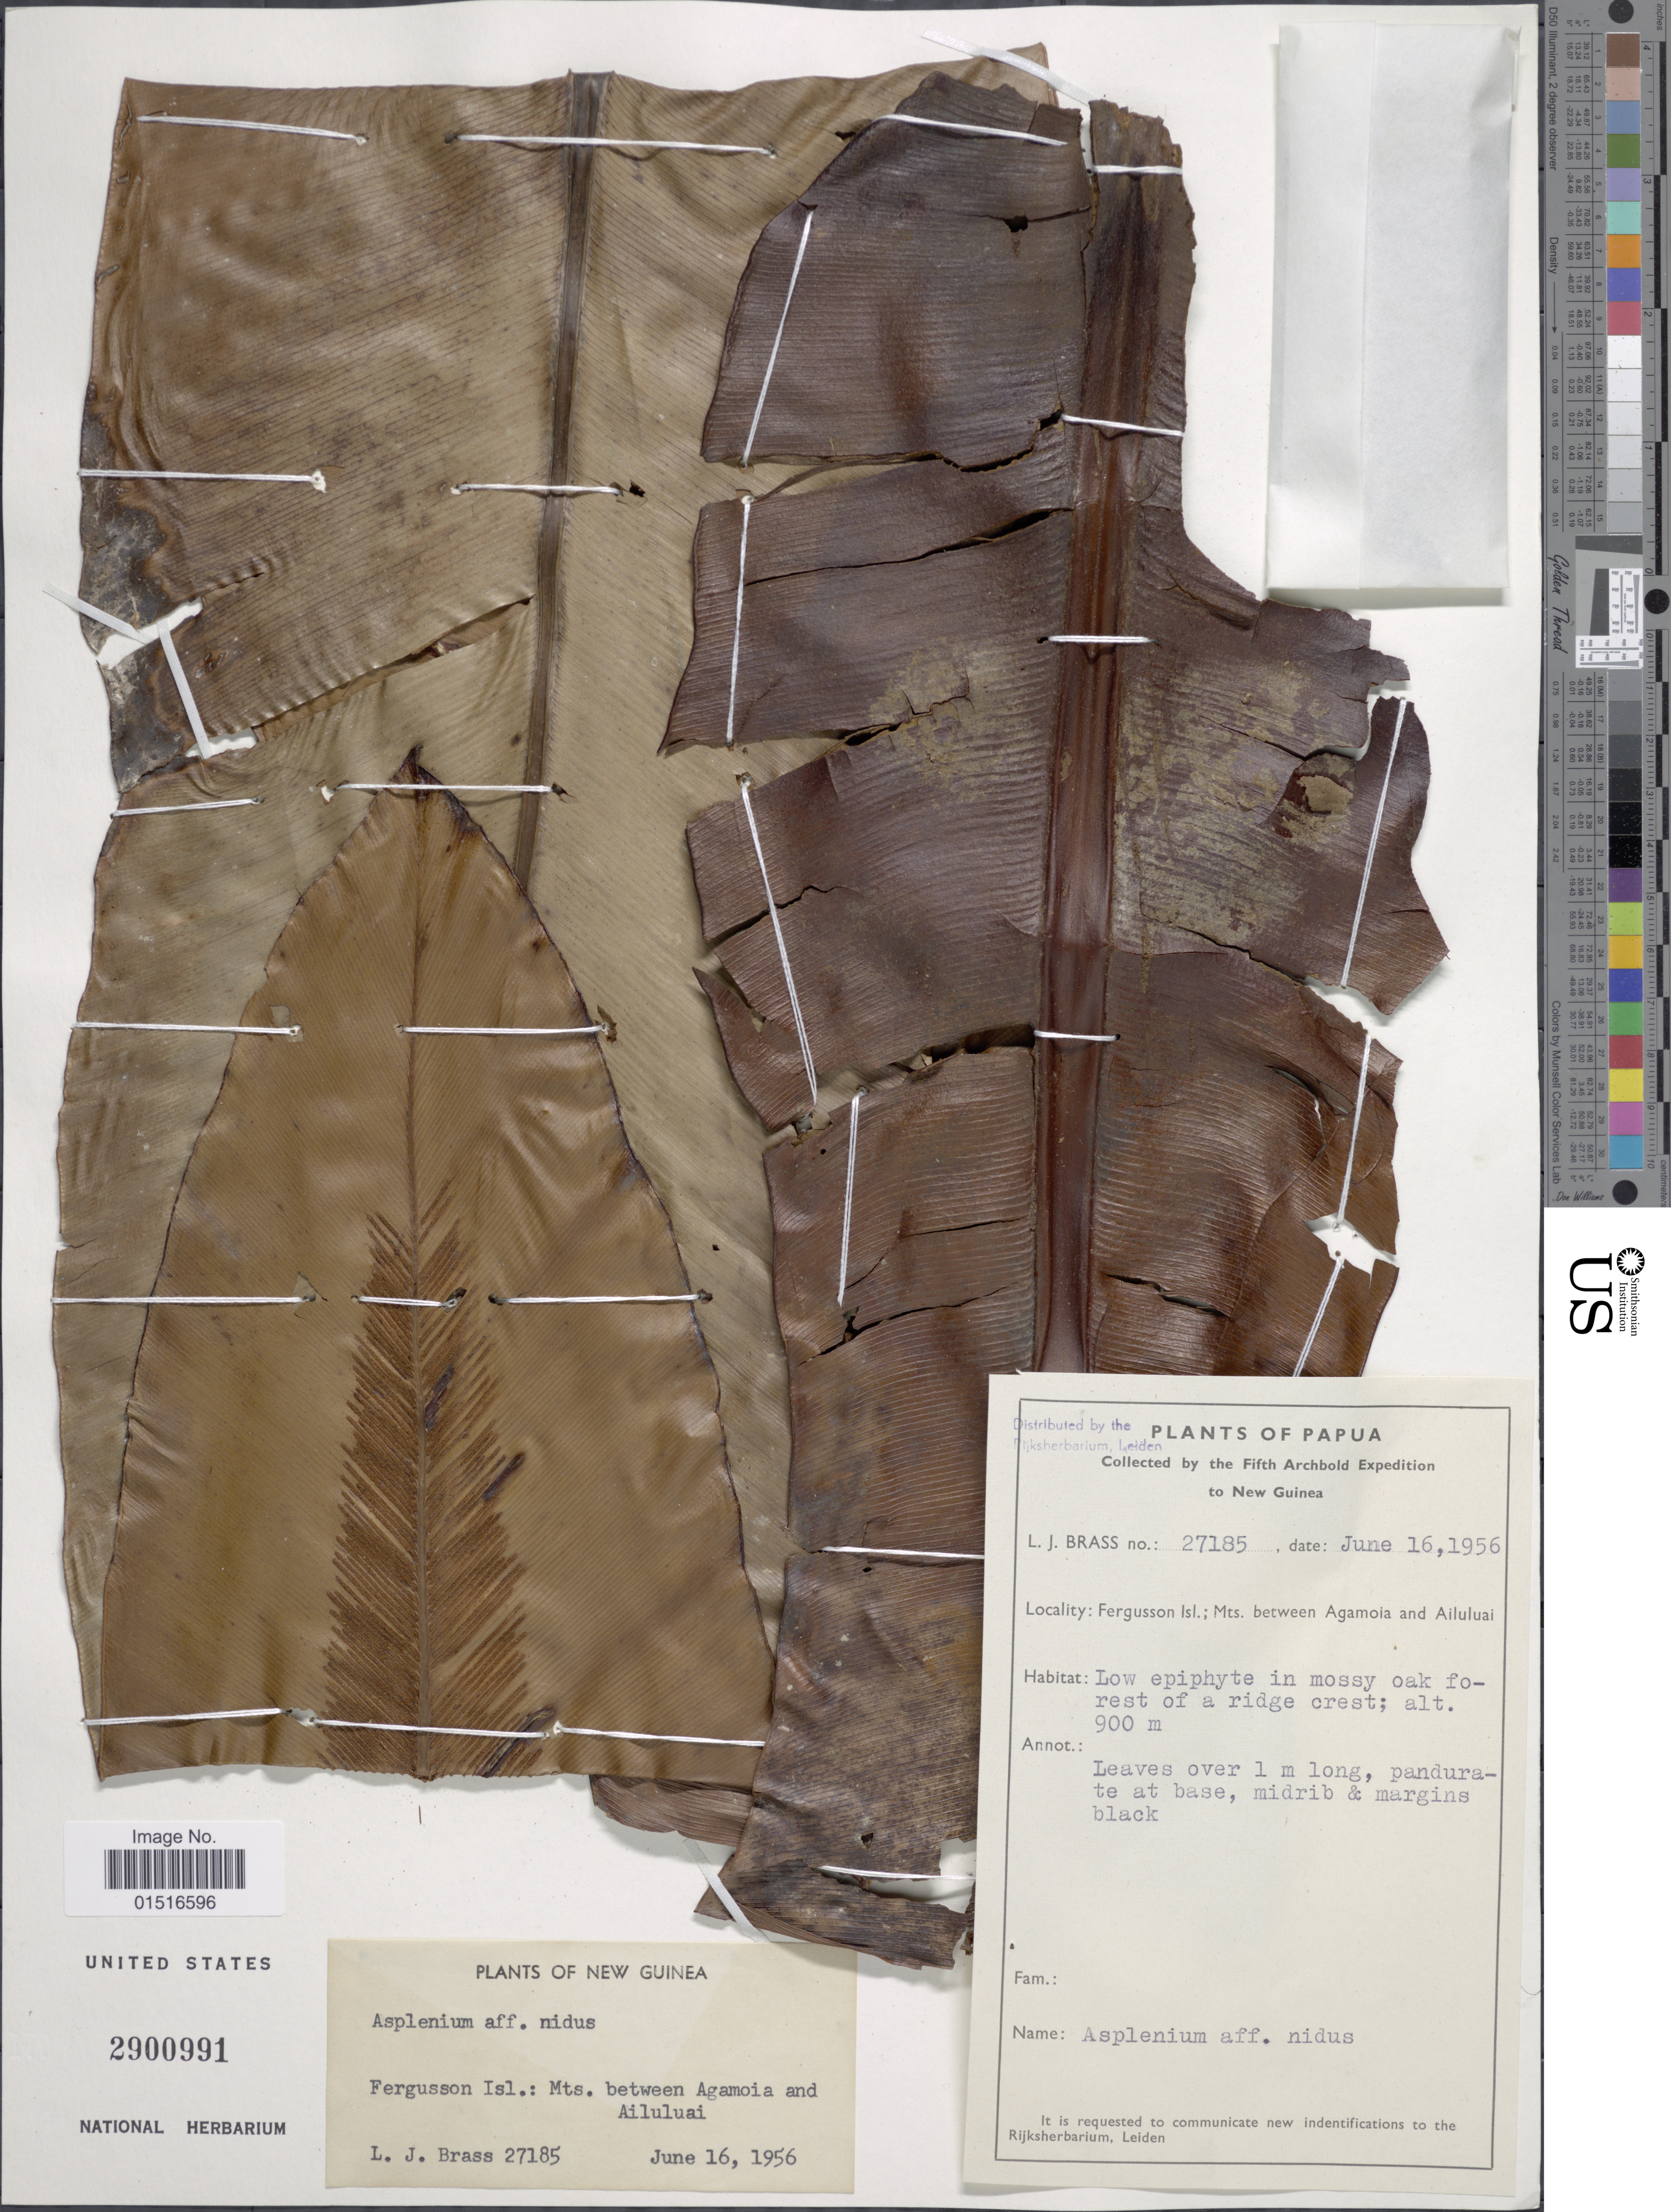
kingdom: Plantae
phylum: Tracheophyta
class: Polypodiopsida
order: Polypodiales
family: Aspleniaceae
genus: Asplenium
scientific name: Asplenium nidus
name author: L.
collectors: L. J. Brass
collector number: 27185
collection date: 1959-06-16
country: Papua New Guinea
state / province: Milne Bay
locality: Papua, Fergusson Isl.; Mts. between Agamoia and Ailuluai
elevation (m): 900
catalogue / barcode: US 2900991